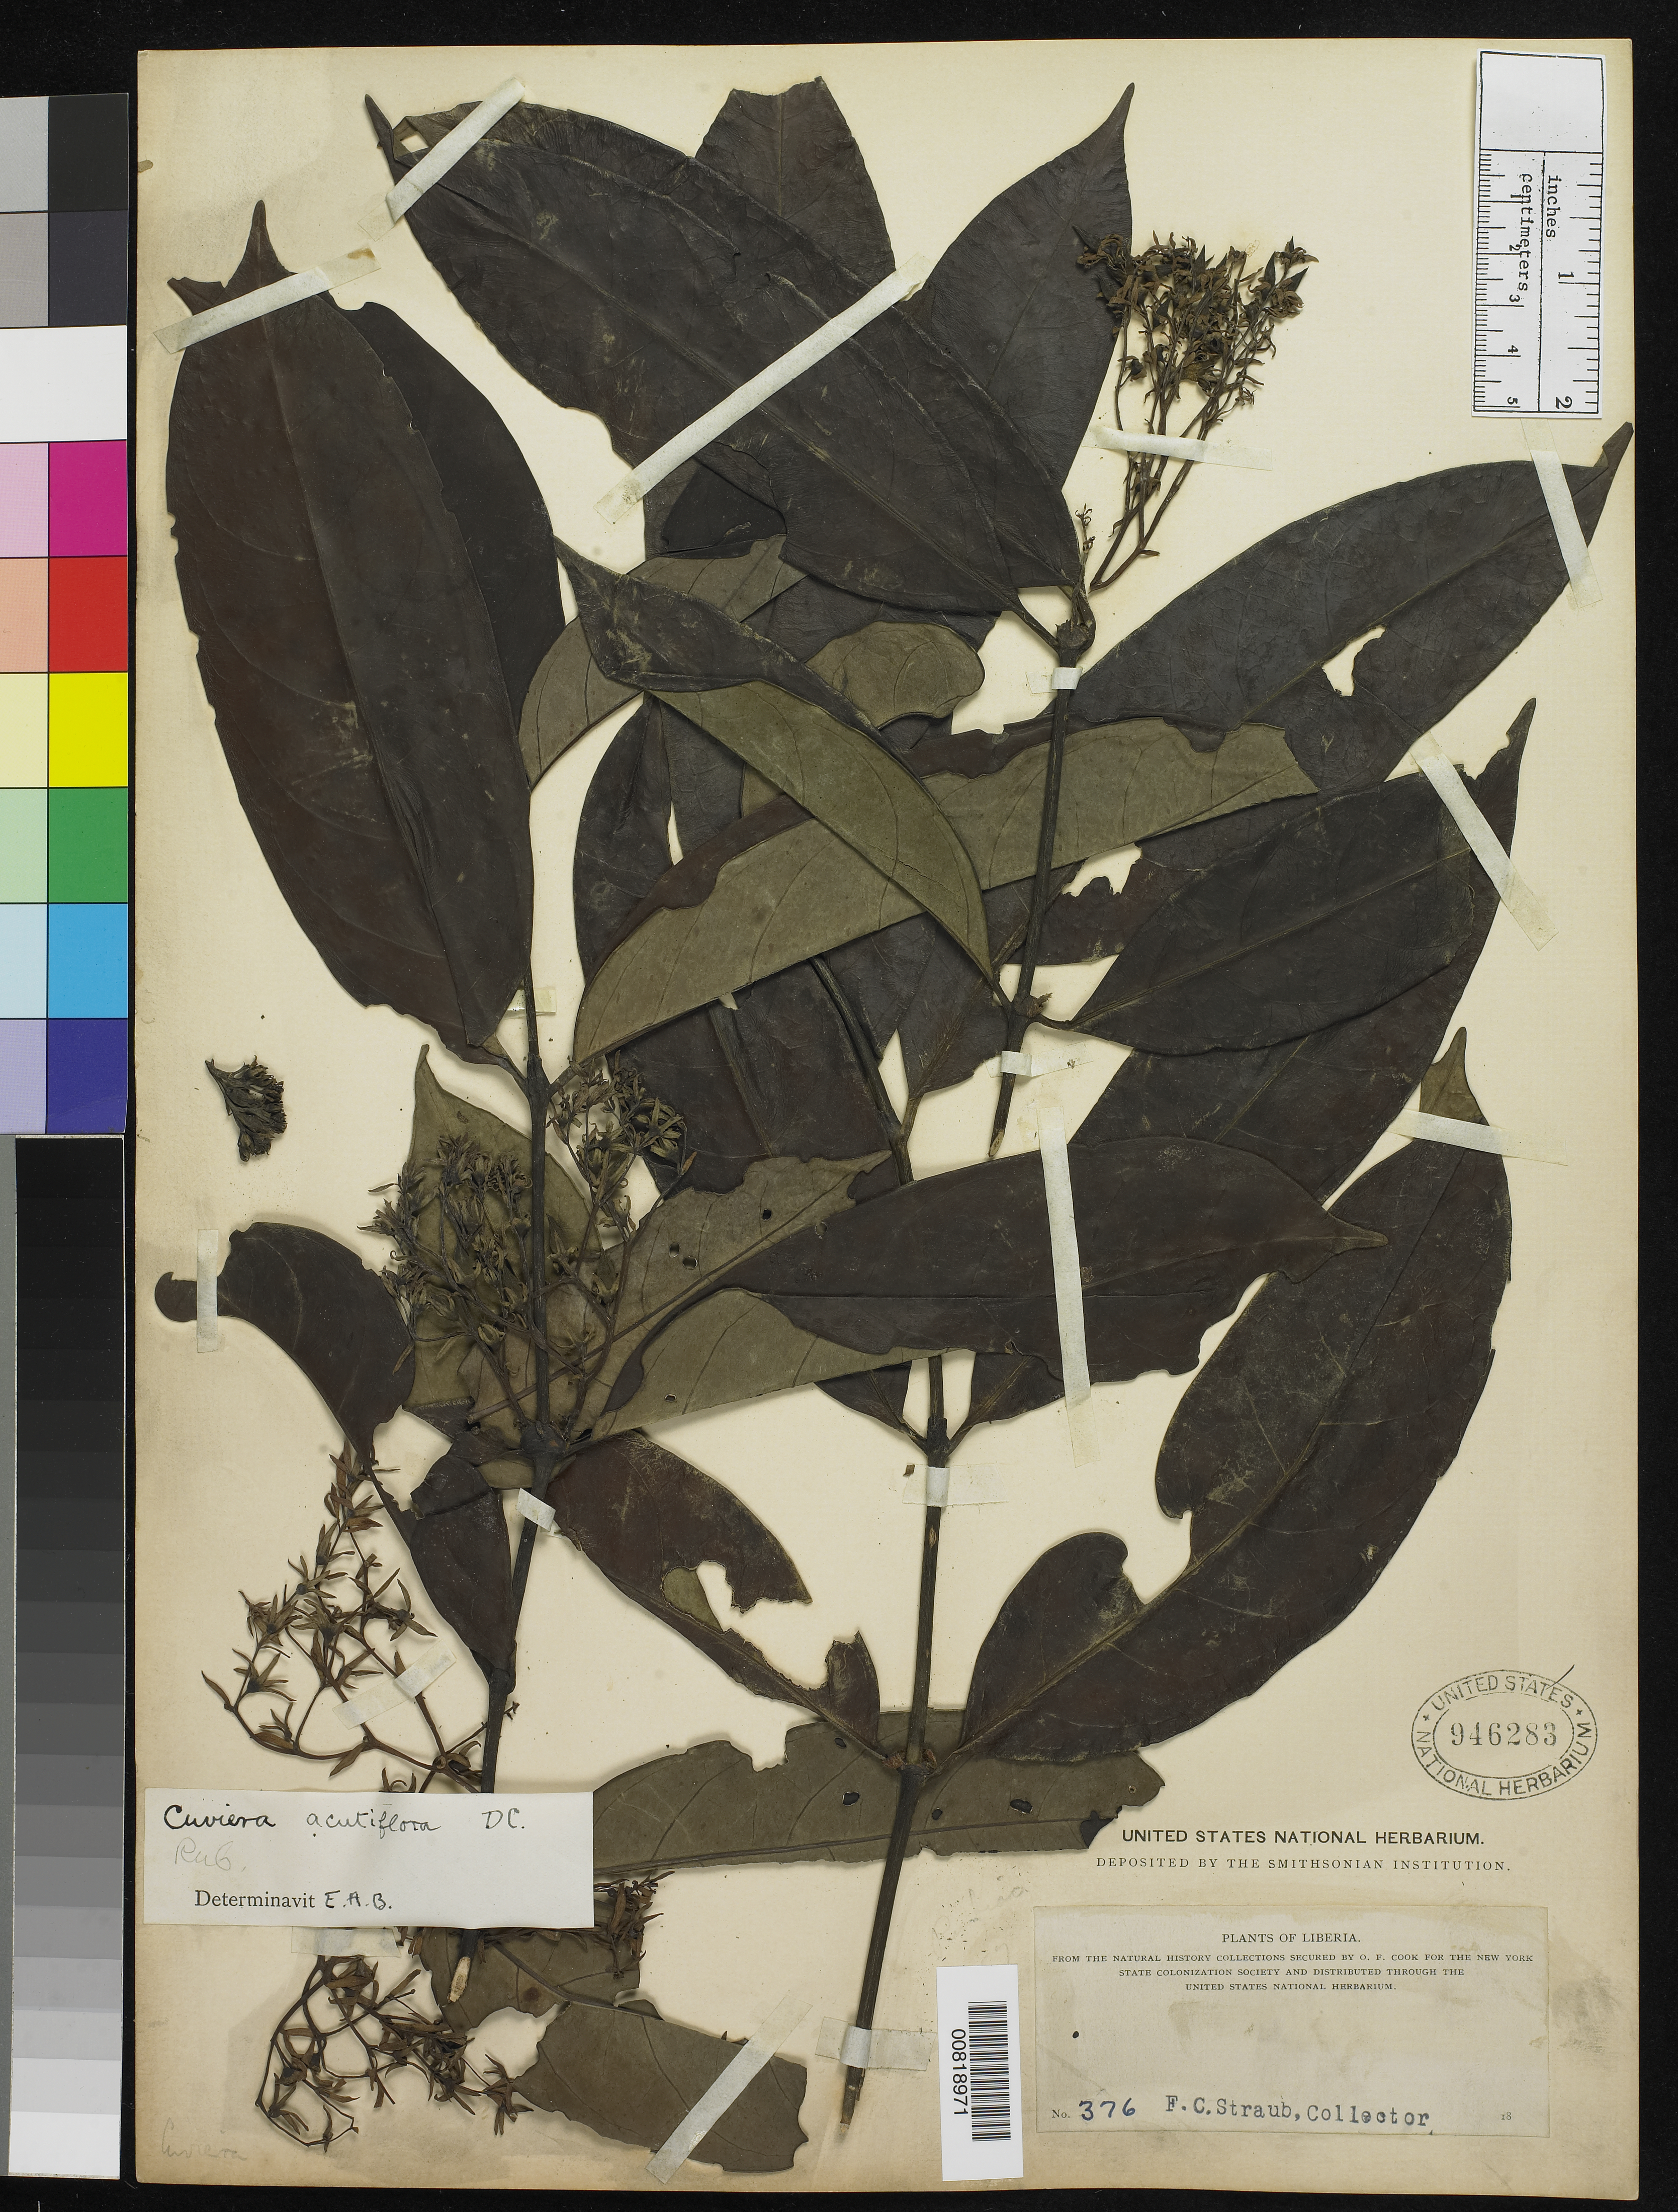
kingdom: Plantae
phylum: Tracheophyta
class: Magnoliopsida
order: Gentianales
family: Rubiaceae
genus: Cuviera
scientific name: Cuviera macroura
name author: (Poir.) Benth.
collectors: F. Straub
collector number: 3776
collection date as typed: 18--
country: Liberia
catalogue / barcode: US 946283